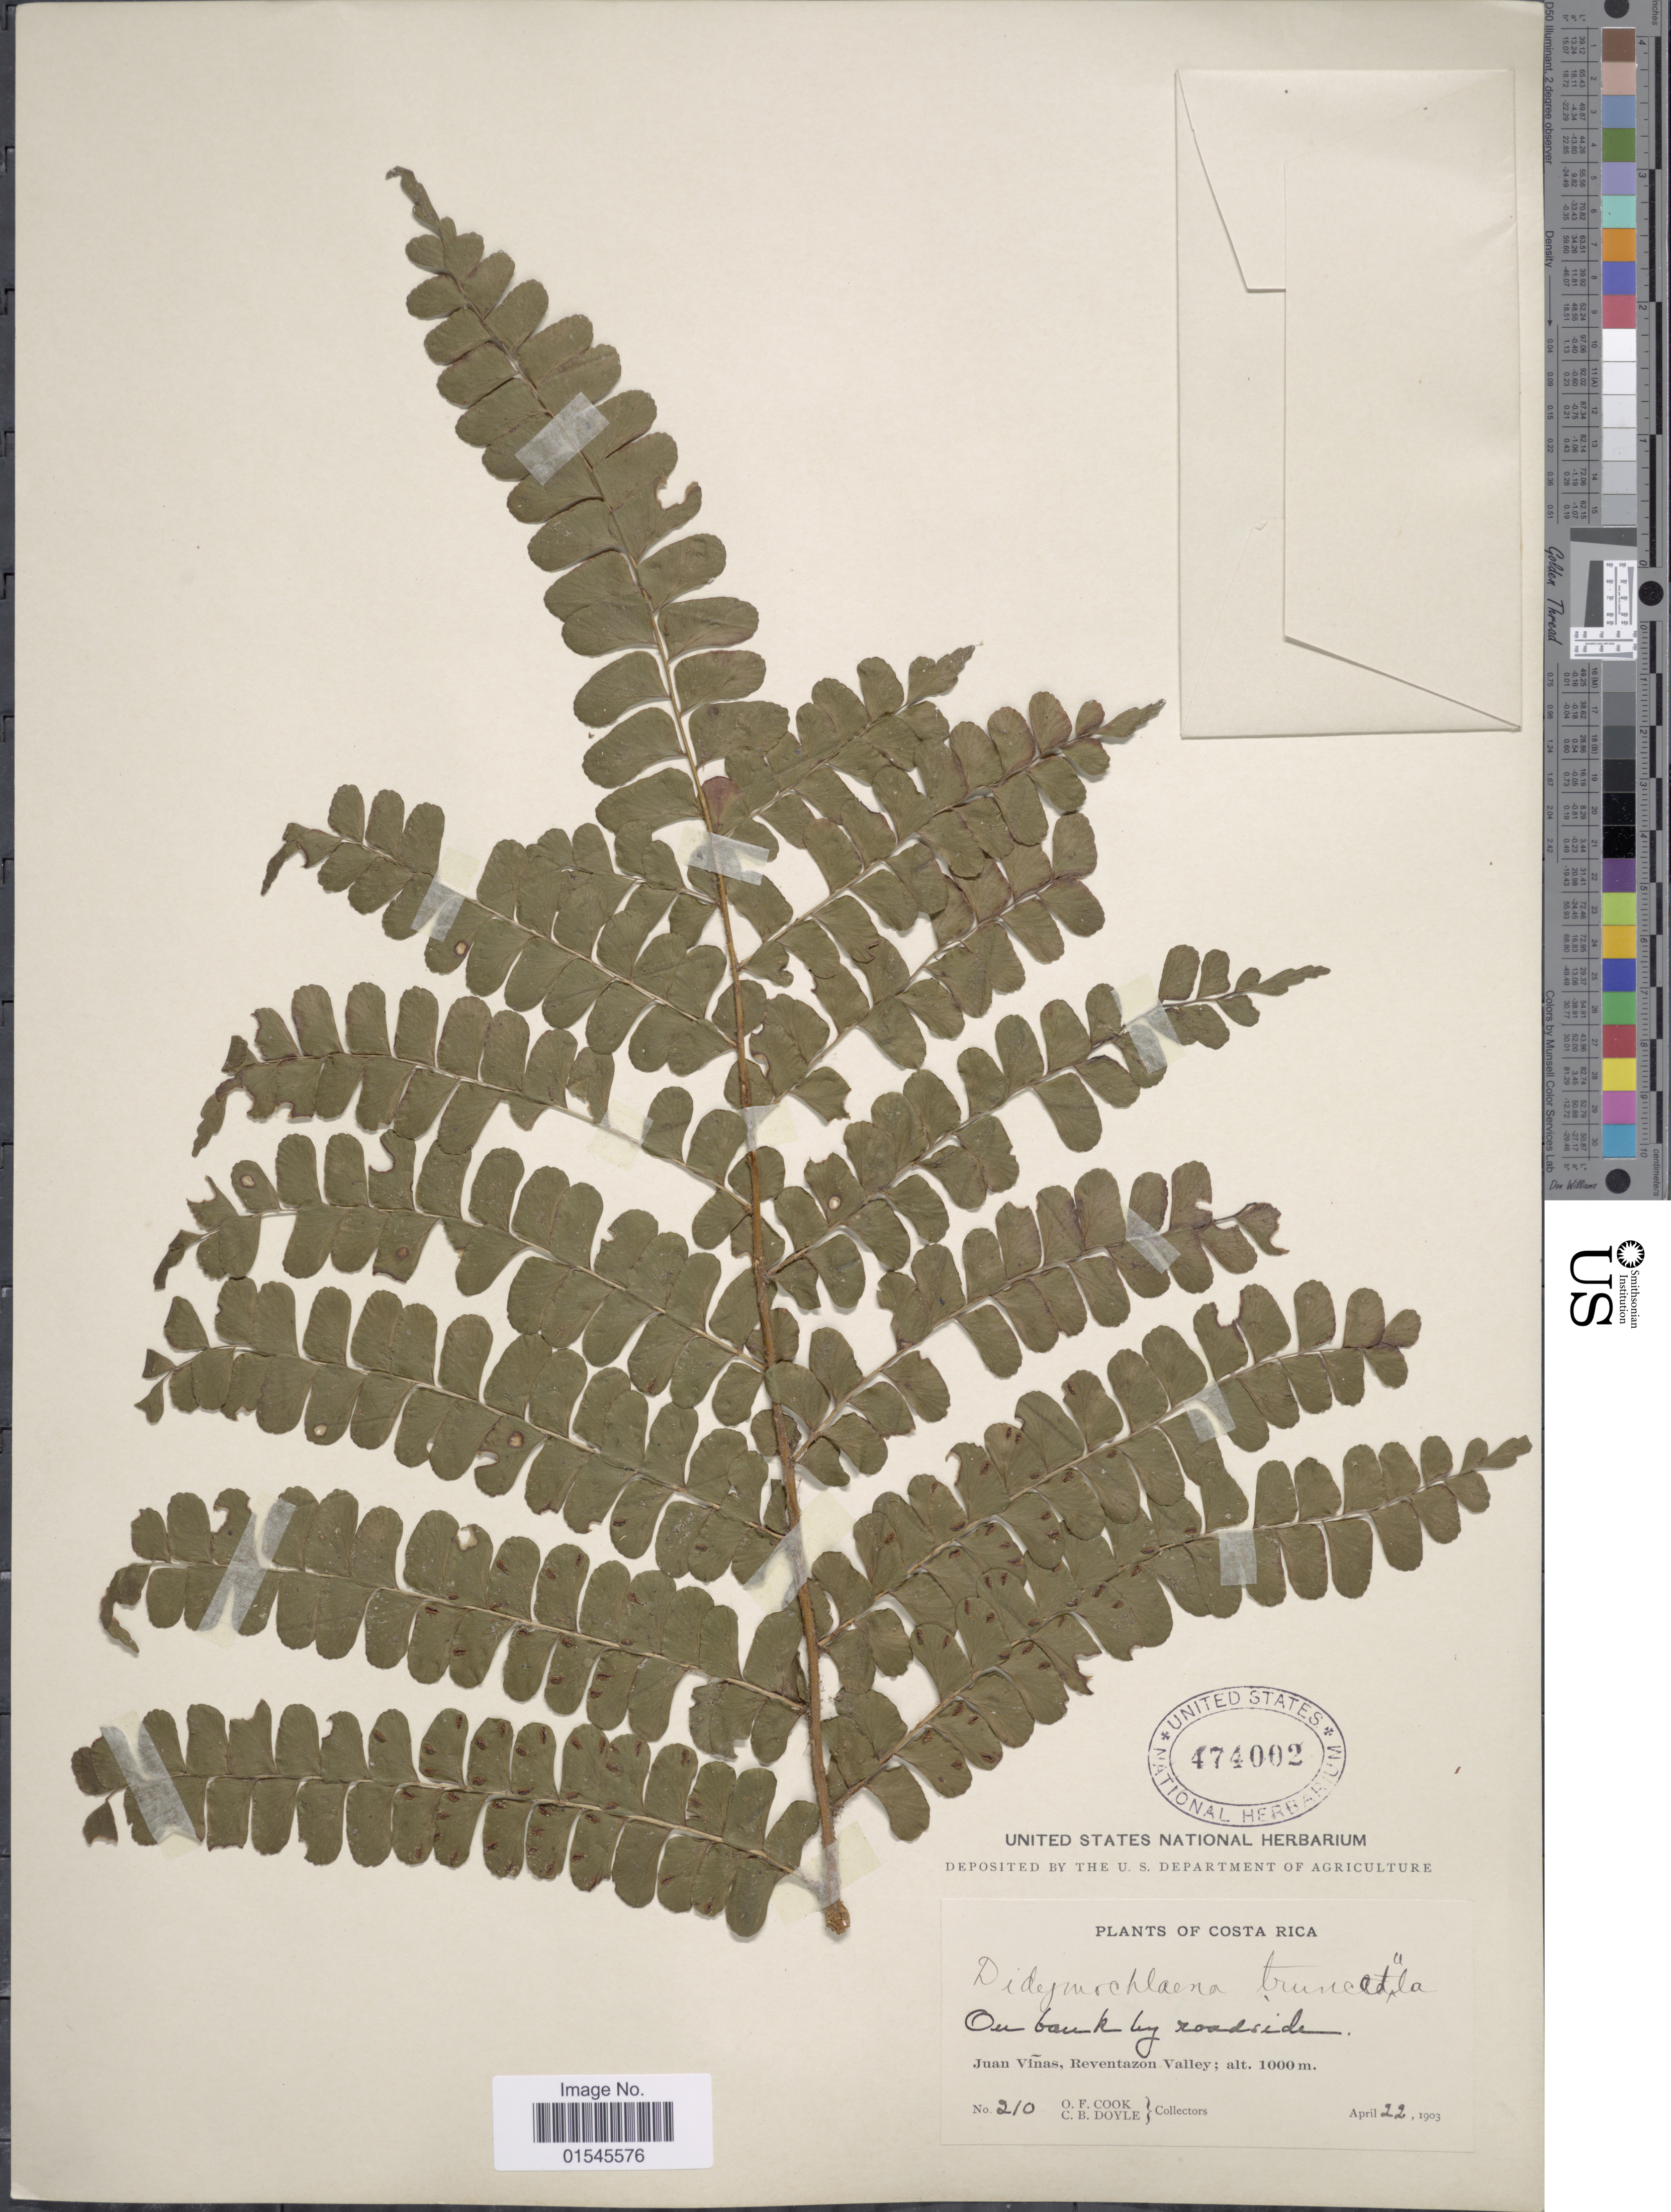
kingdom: Plantae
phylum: Tracheophyta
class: Polypodiopsida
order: Polypodiales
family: Didymochlaenaceae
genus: Didymochlaena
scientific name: Didymochlaena truncatula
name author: (Sw.) J. Sm.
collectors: O. F. Cook & C. Doyle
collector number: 210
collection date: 1903-04-22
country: Costa Rica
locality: On bank by roadside. Juan Viñas, Revetazon Valley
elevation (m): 1000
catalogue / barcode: US 474002